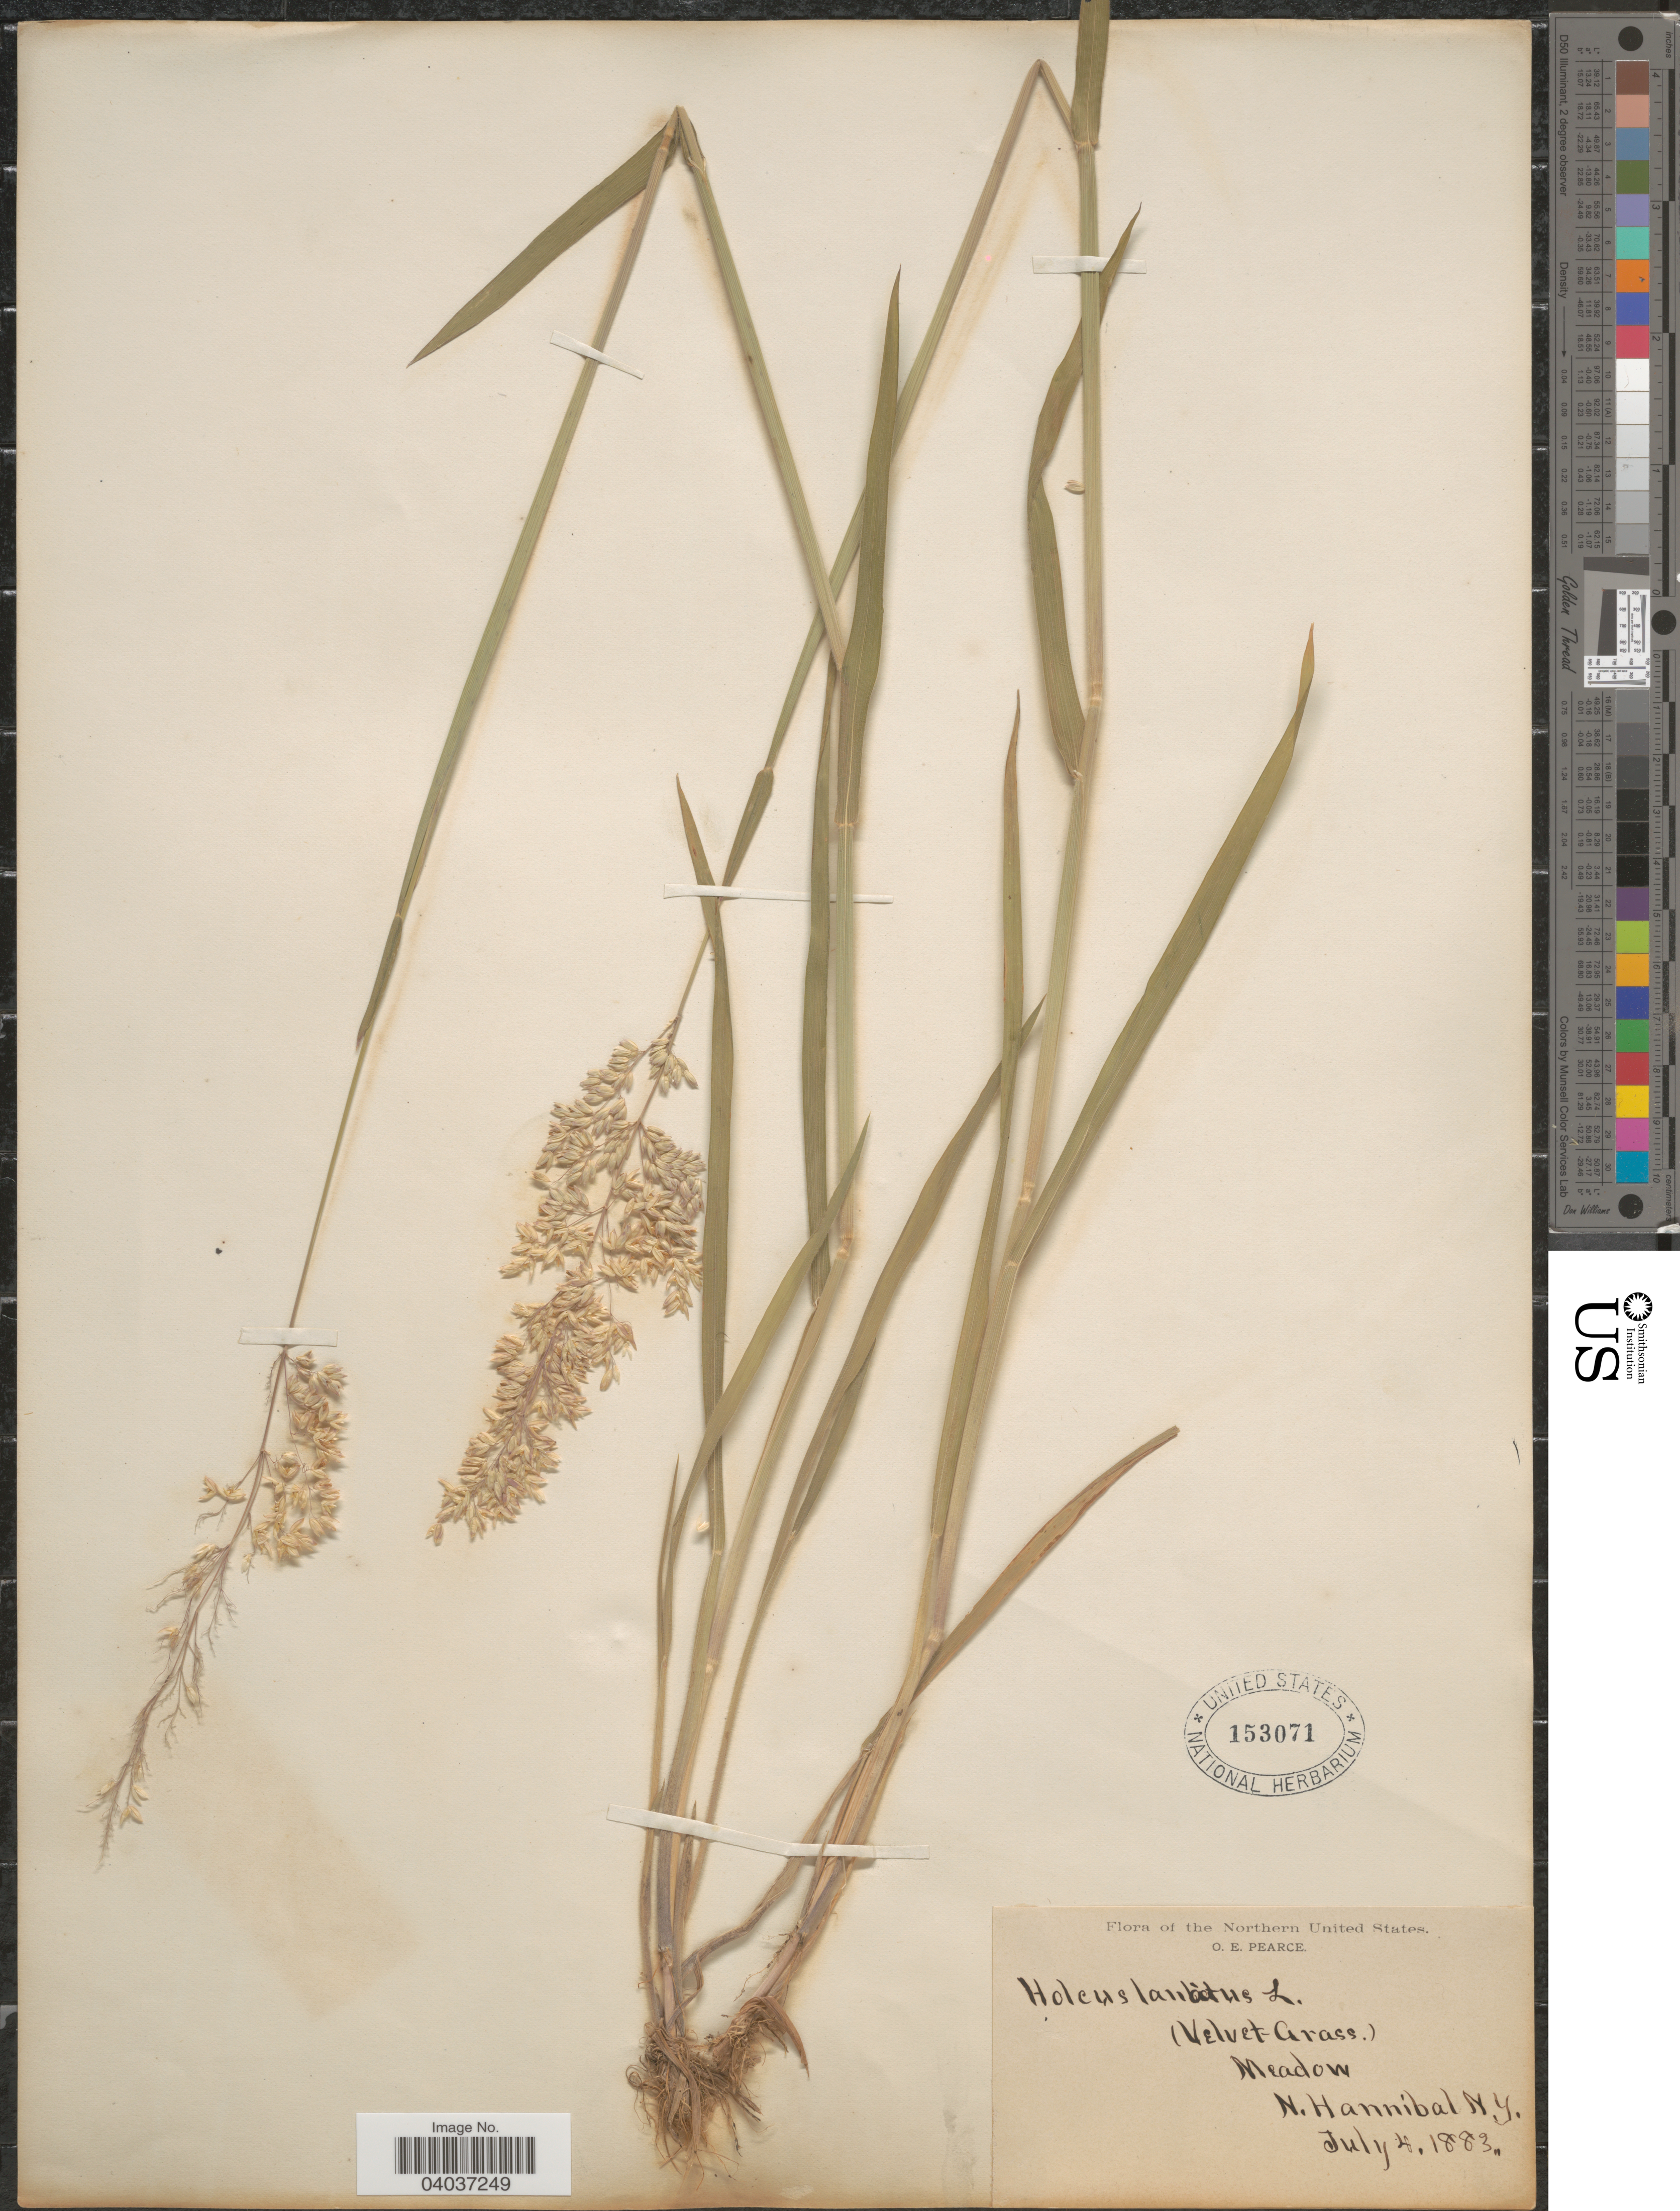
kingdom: Plantae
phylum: Tracheophyta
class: Liliopsida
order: Poales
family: Poaceae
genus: Holcus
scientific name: Holcus lanatus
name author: L.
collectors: O. E. Pearce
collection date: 1883-07-04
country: United States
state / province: New York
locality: The Northern United States. N. Hannibal.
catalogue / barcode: US 153071